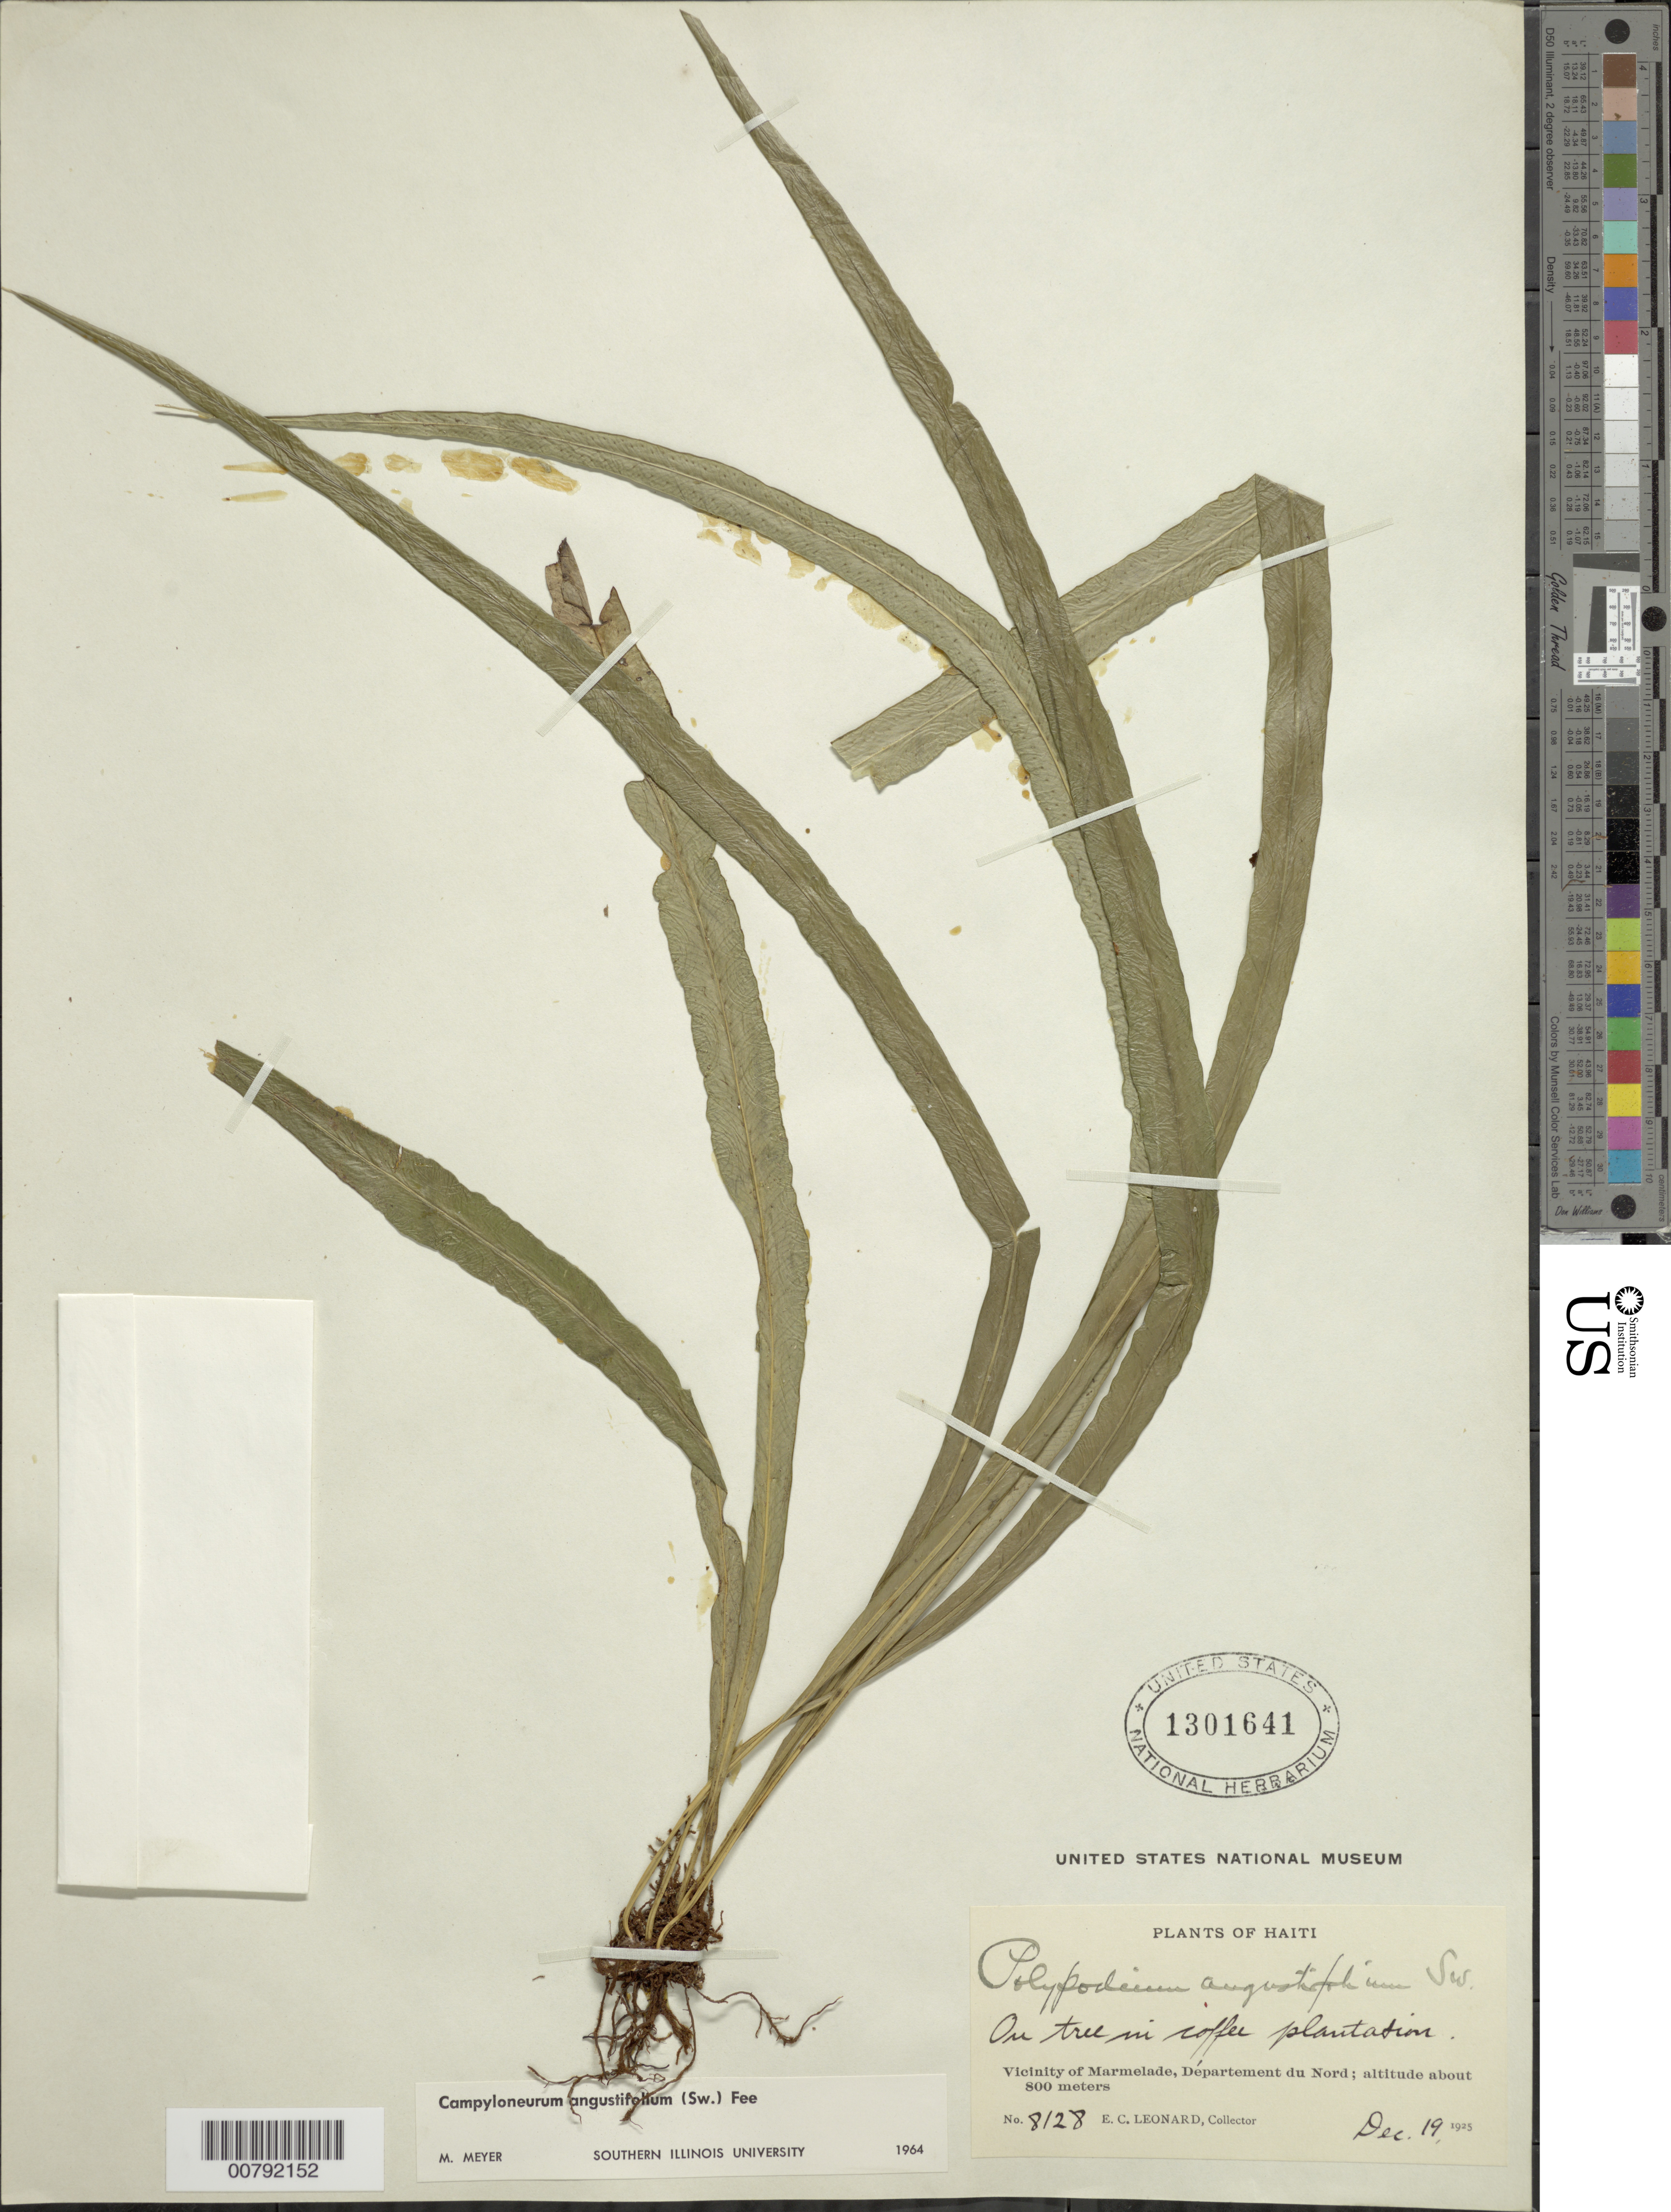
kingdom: Plantae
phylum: Tracheophyta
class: Polypodiopsida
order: Polypodiales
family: Polypodiaceae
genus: Campyloneurum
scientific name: Campyloneurum angustifolium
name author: (Sw.) Fée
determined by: Myer, M.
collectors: E. C. Leonard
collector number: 8128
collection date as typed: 19 Dec 1925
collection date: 1925-12-19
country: Haiti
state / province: Nord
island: Hispaniola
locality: Marmelade, W of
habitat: On tree, in coffee plantation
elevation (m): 800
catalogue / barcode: US 1301641